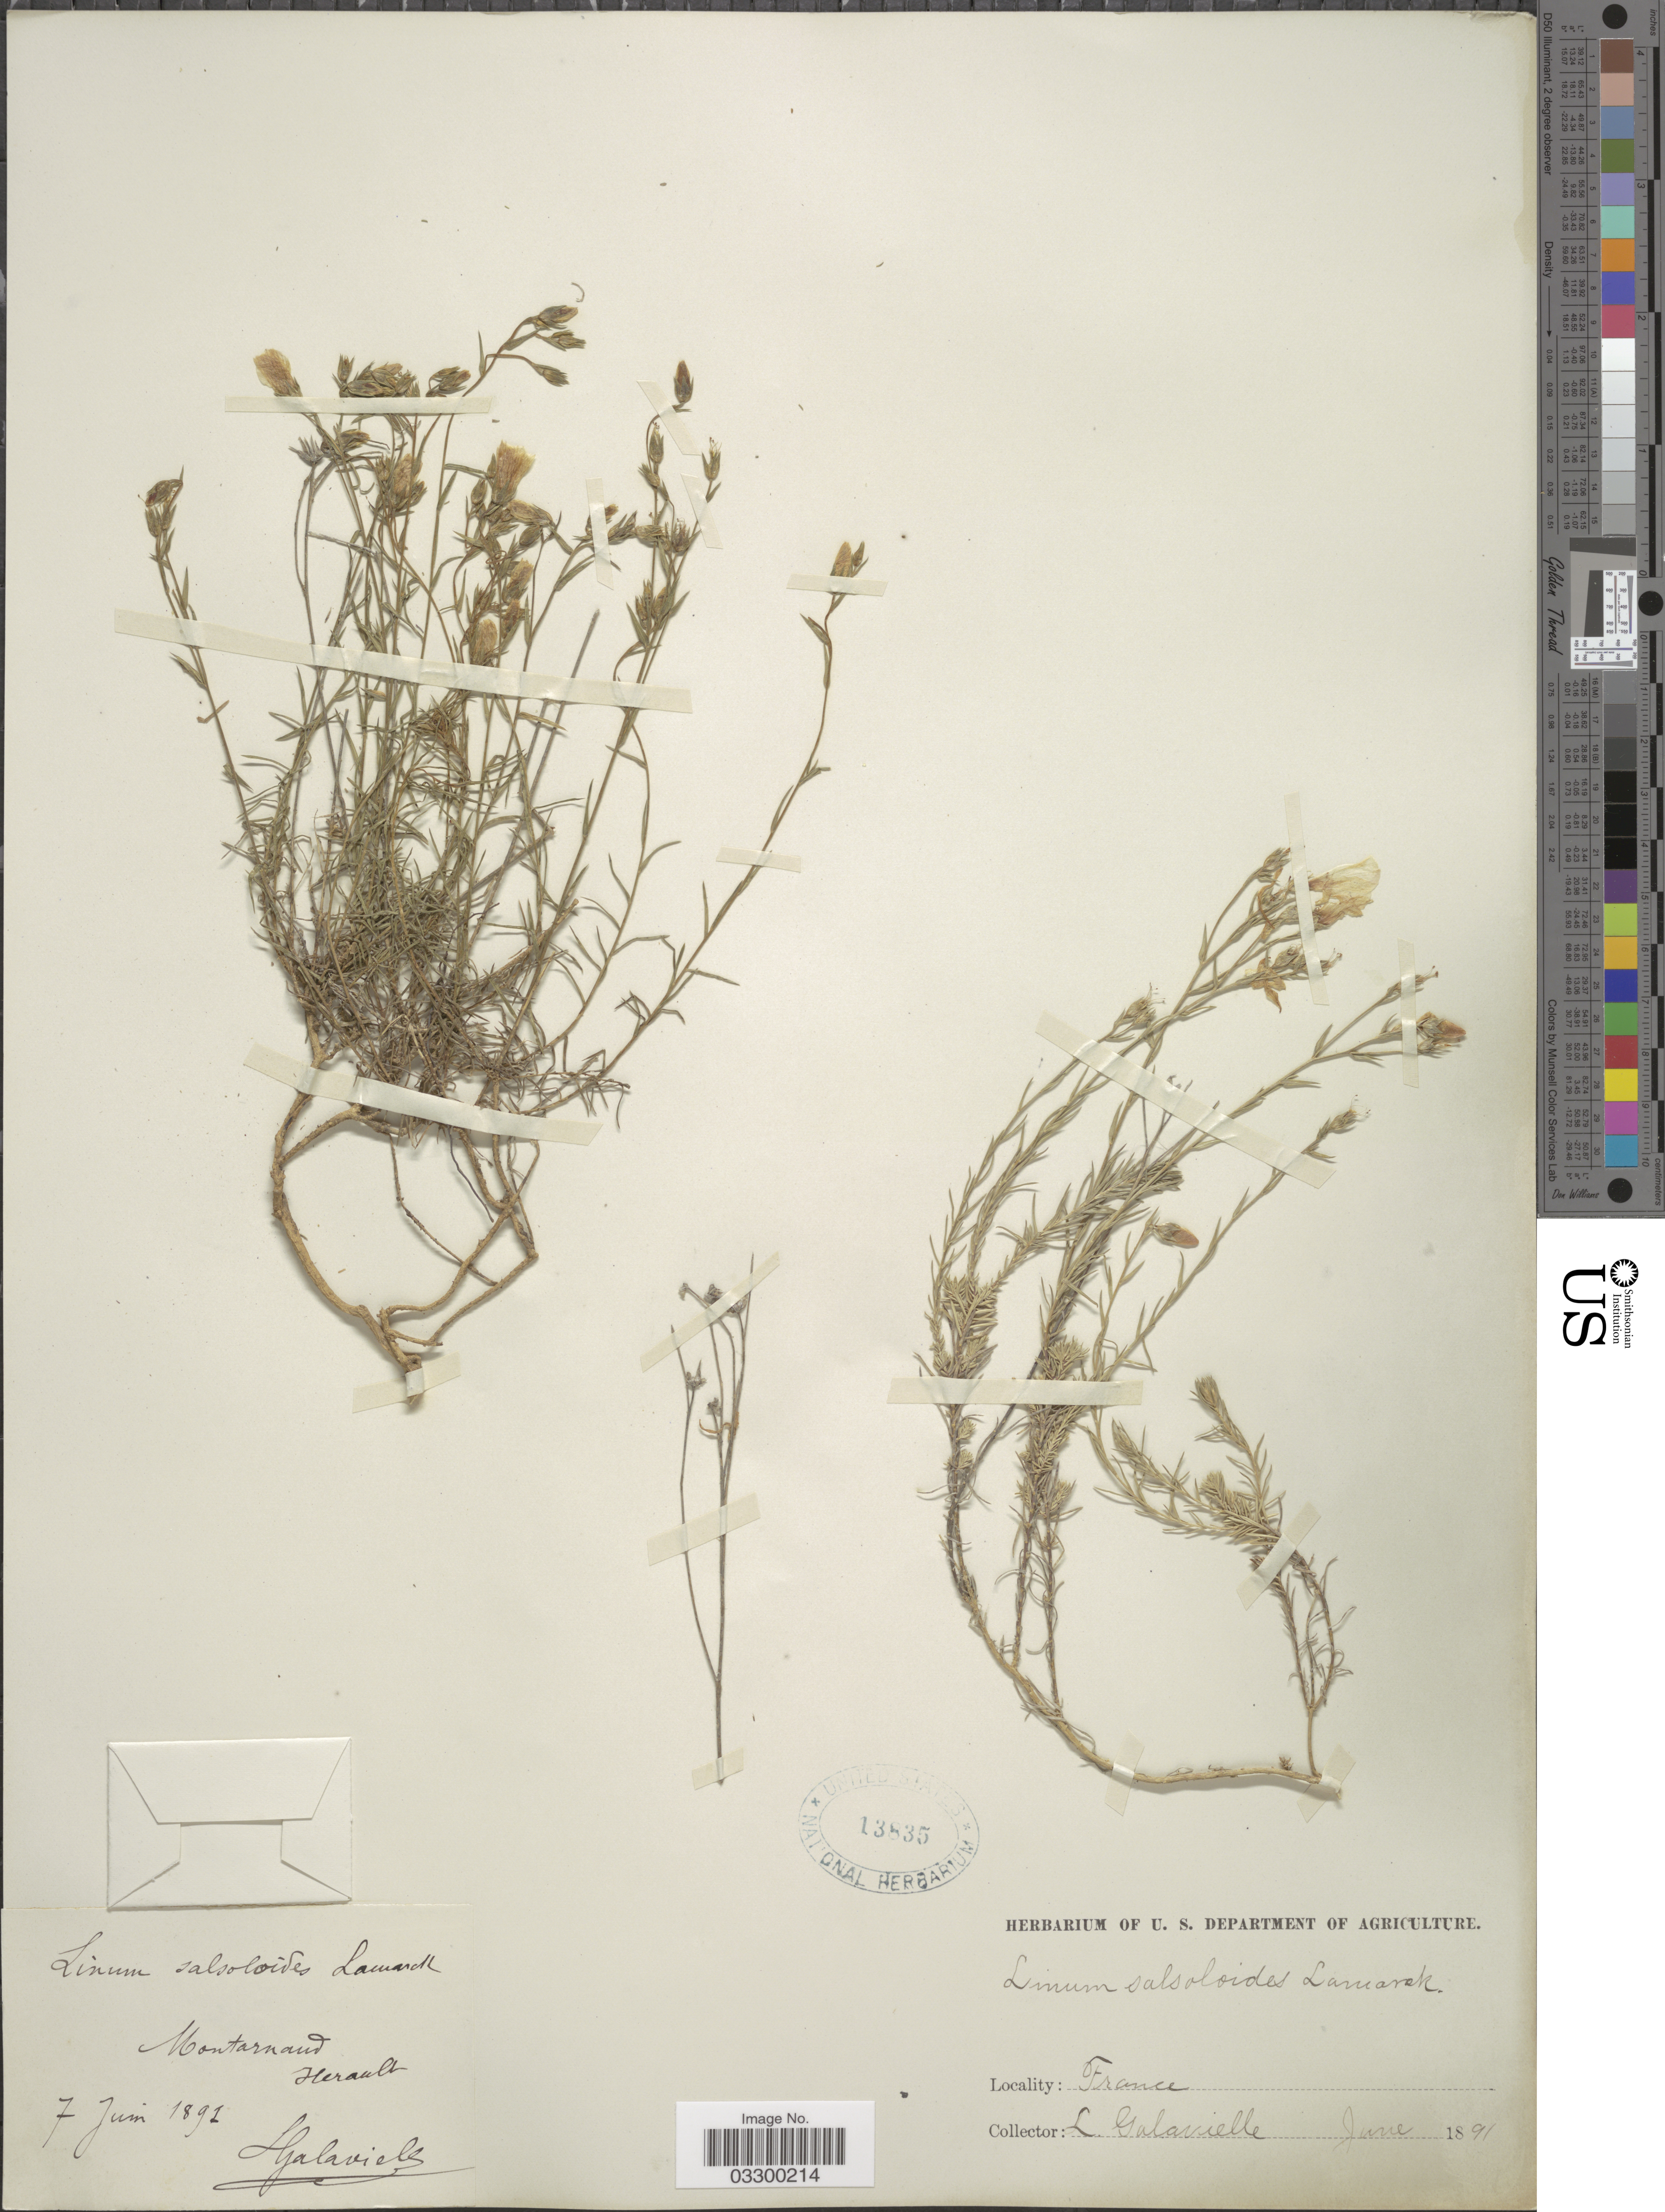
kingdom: Plantae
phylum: Tracheophyta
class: Magnoliopsida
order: Malpighiales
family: Linaceae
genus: Linum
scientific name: Linum salsoloides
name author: Lam.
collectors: L. Galavielle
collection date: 1891-06-07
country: France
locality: Montarnaud. Herault.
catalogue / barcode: US 13835